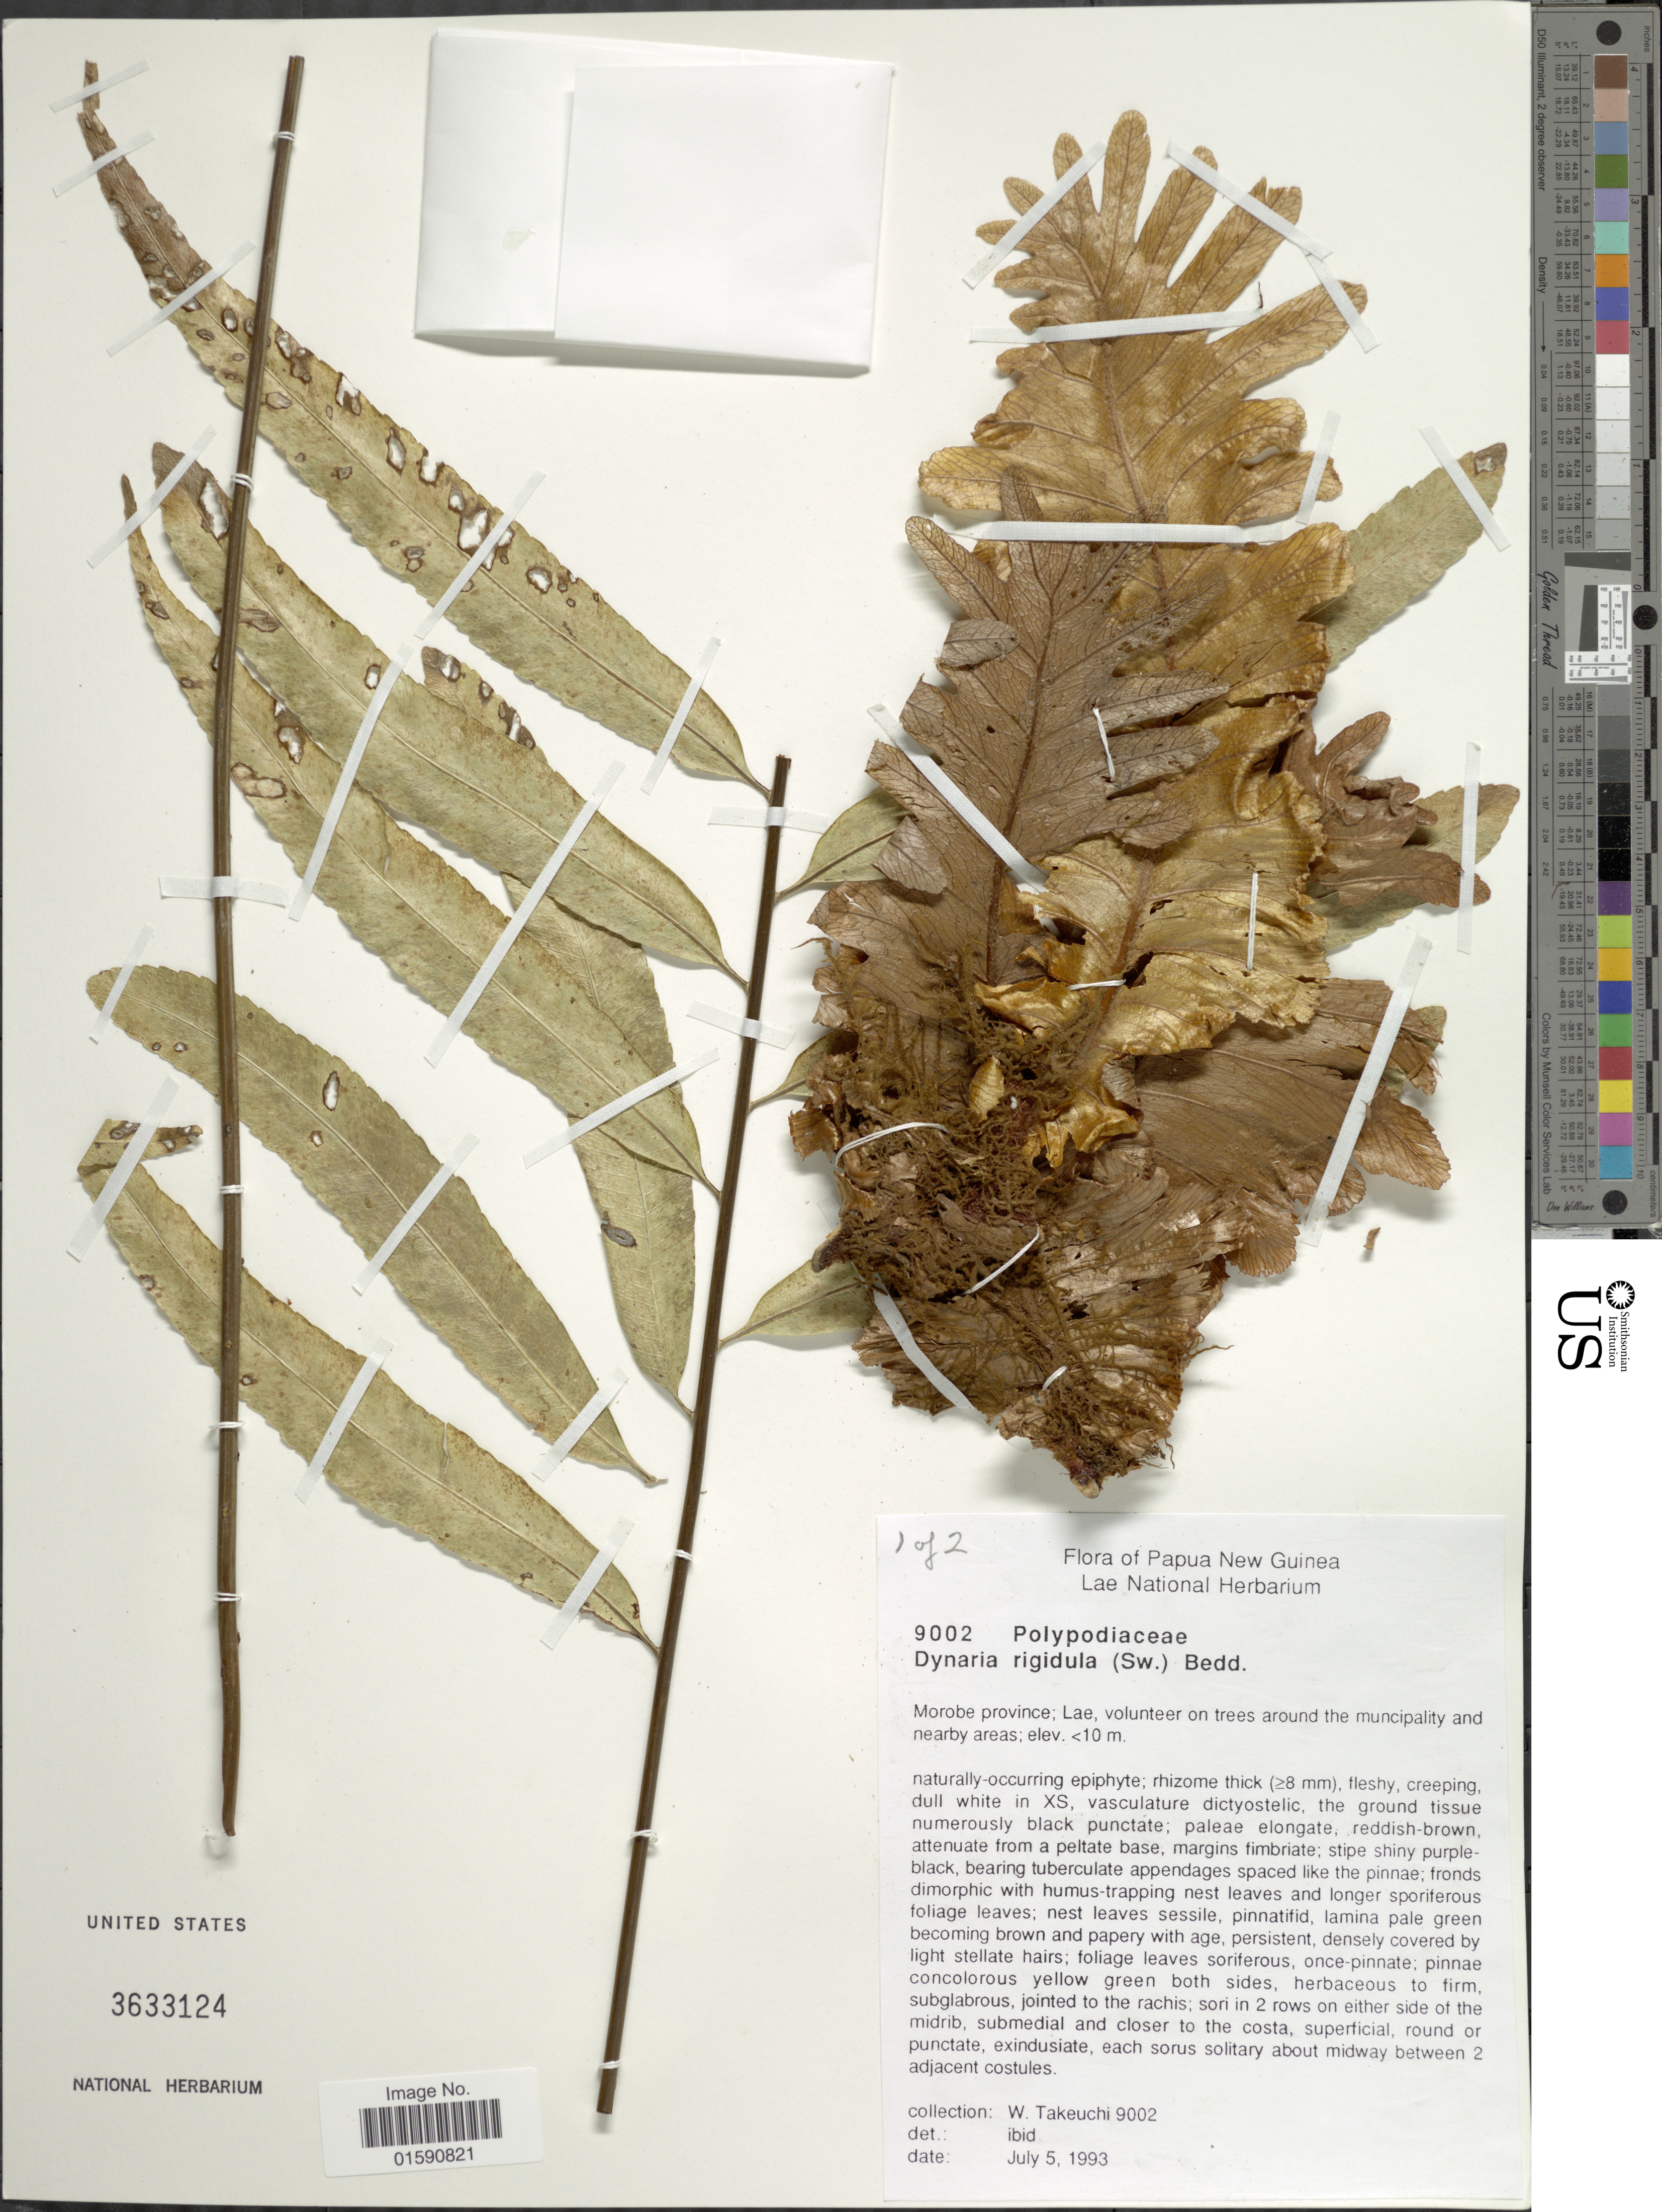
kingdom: Plantae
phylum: Tracheophyta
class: Polypodiopsida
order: Polypodiales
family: Polypodiaceae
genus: Drynaria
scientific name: Drynaria rigidula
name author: (Sw.) Bedd.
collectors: W. Takeuchi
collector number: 9002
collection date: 1993-07-05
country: Papua New Guinea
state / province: Morobe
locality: Morobe Province: Lae, volunteer on trees around the muncipality and nearby areas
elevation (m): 10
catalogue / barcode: US 3633124